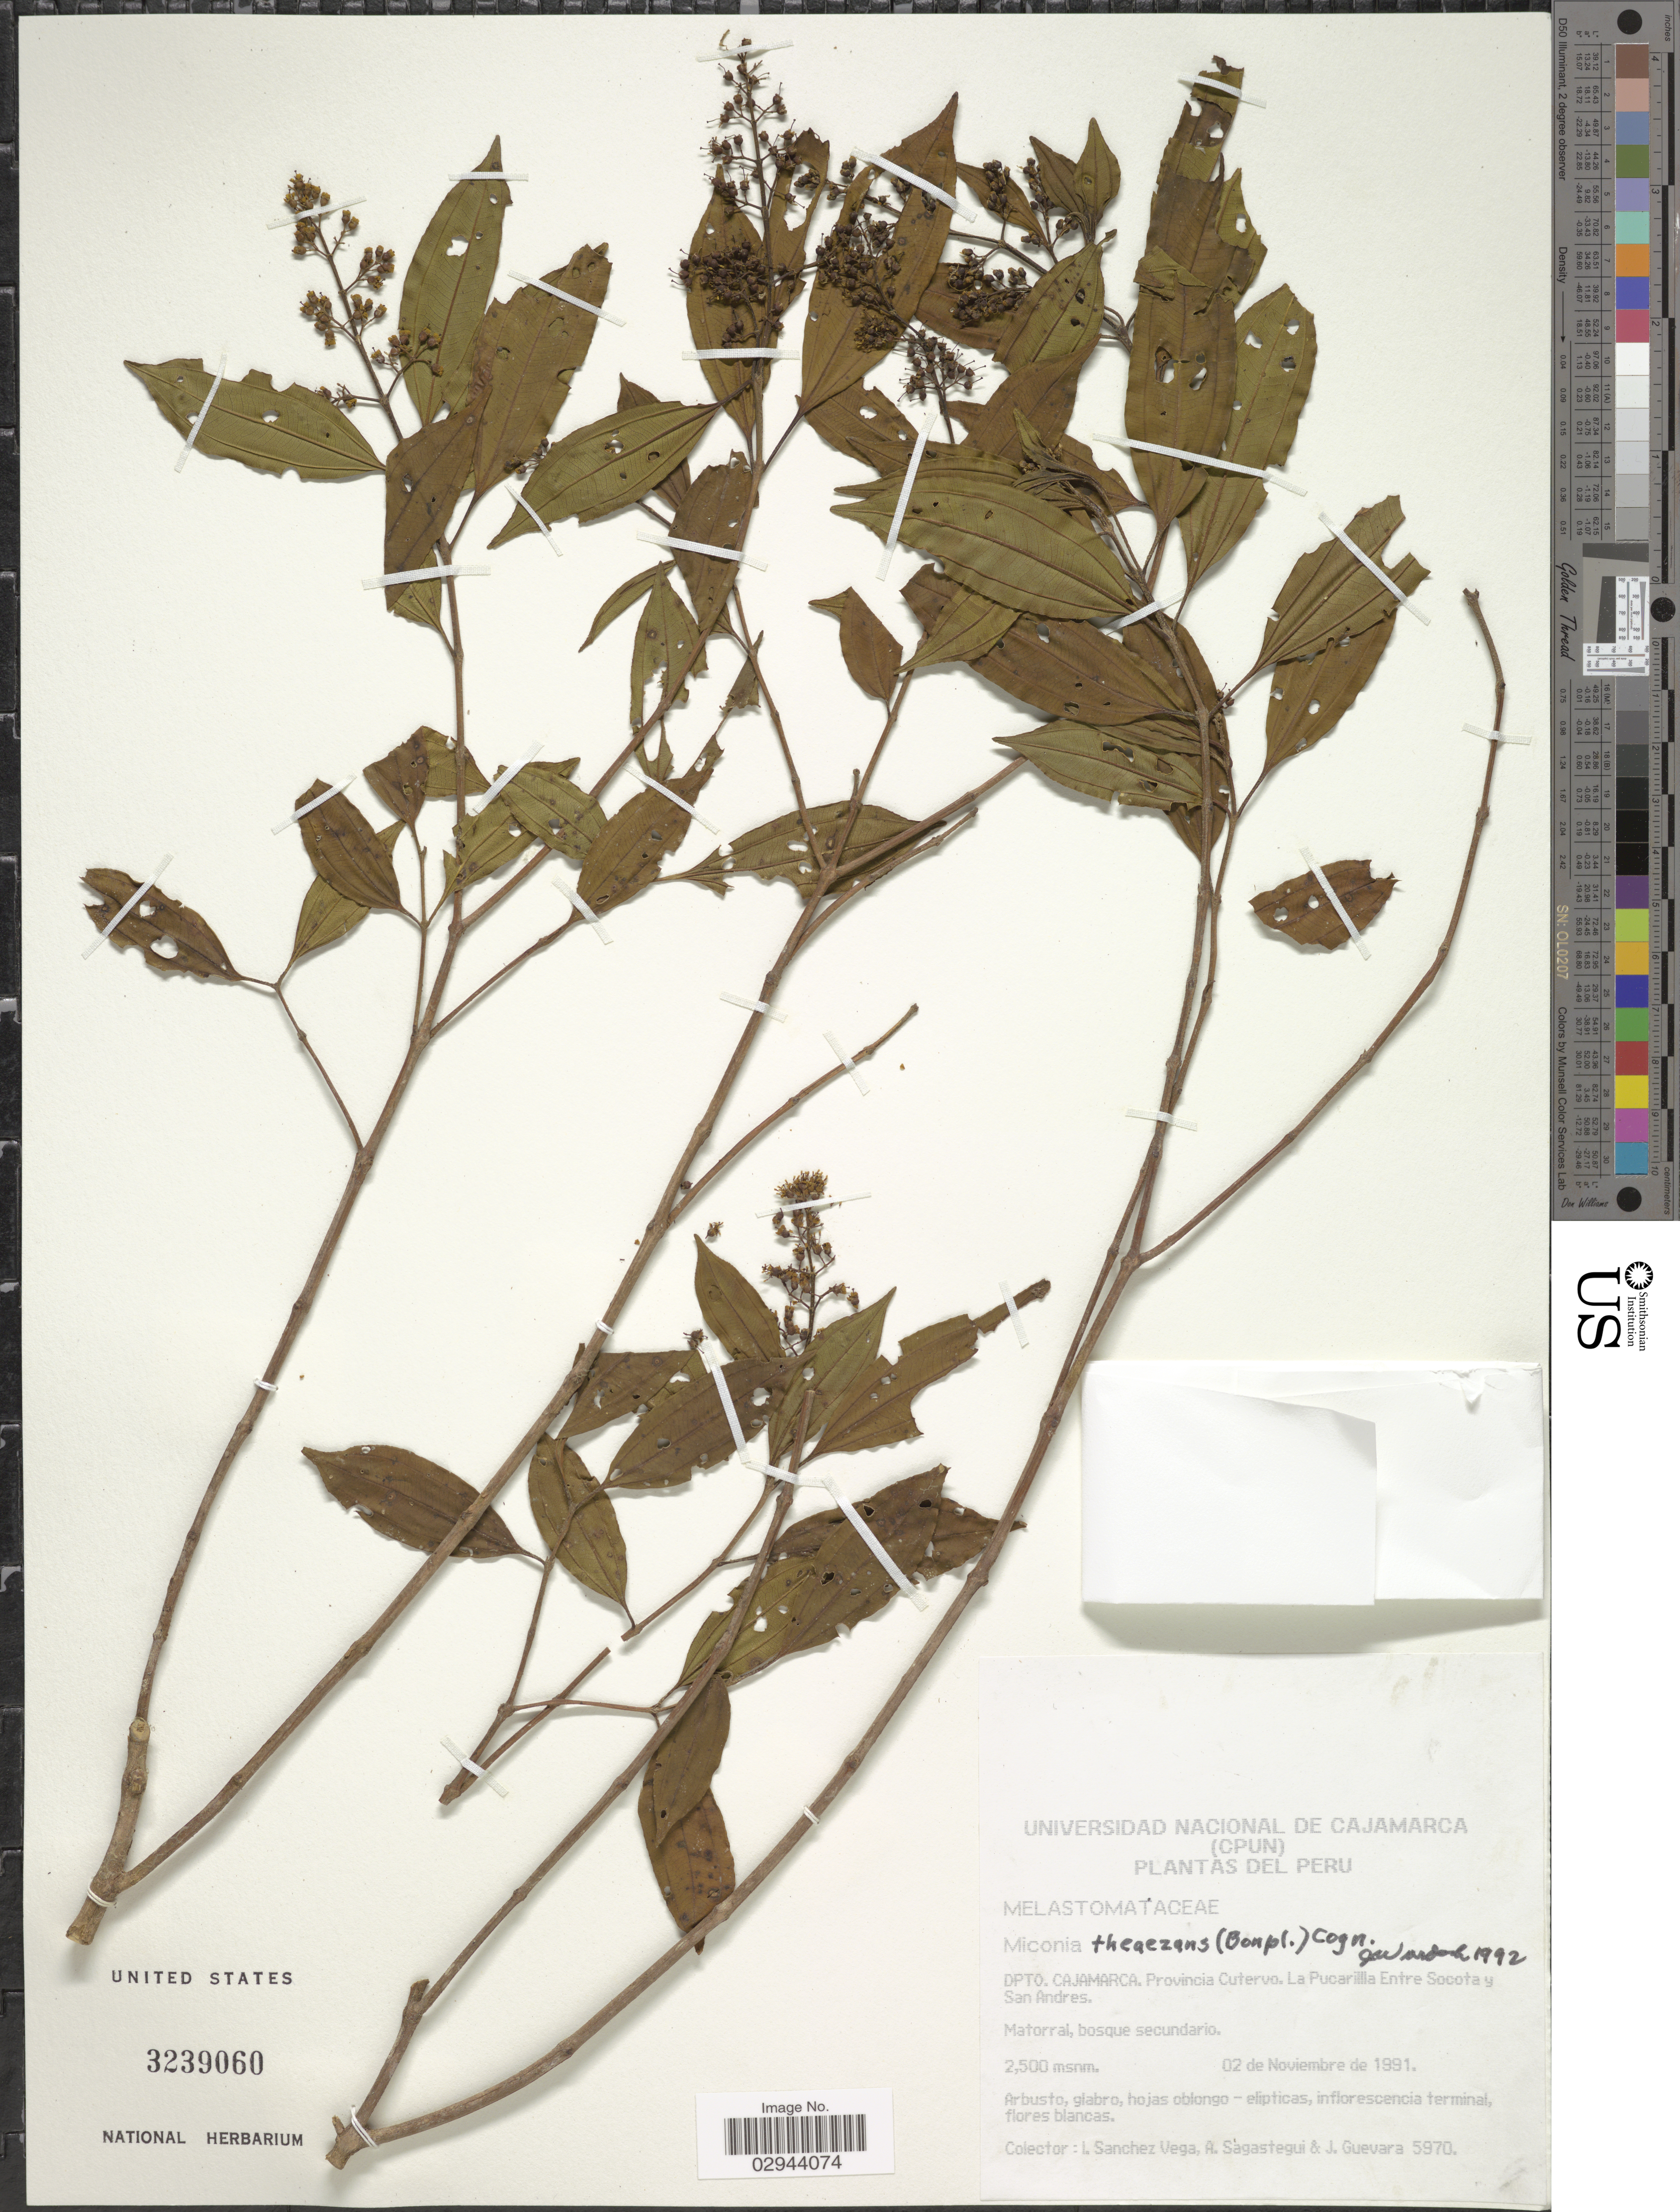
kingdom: Plantae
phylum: Tracheophyta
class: Magnoliopsida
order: Myrtales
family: Melastomataceae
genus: Miconia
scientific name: Miconia theizans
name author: (Bonpl.) Cogn.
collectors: I. Sánchez Vega, A. Sagastegui & J. Guevara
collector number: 5970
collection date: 1991-11-02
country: Peru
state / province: Cajamarca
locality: Dpto. Cajamarca, Provincia Cutervo, La Pucarilla Entre Socota y San Andres.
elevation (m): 2500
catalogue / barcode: US 3239060